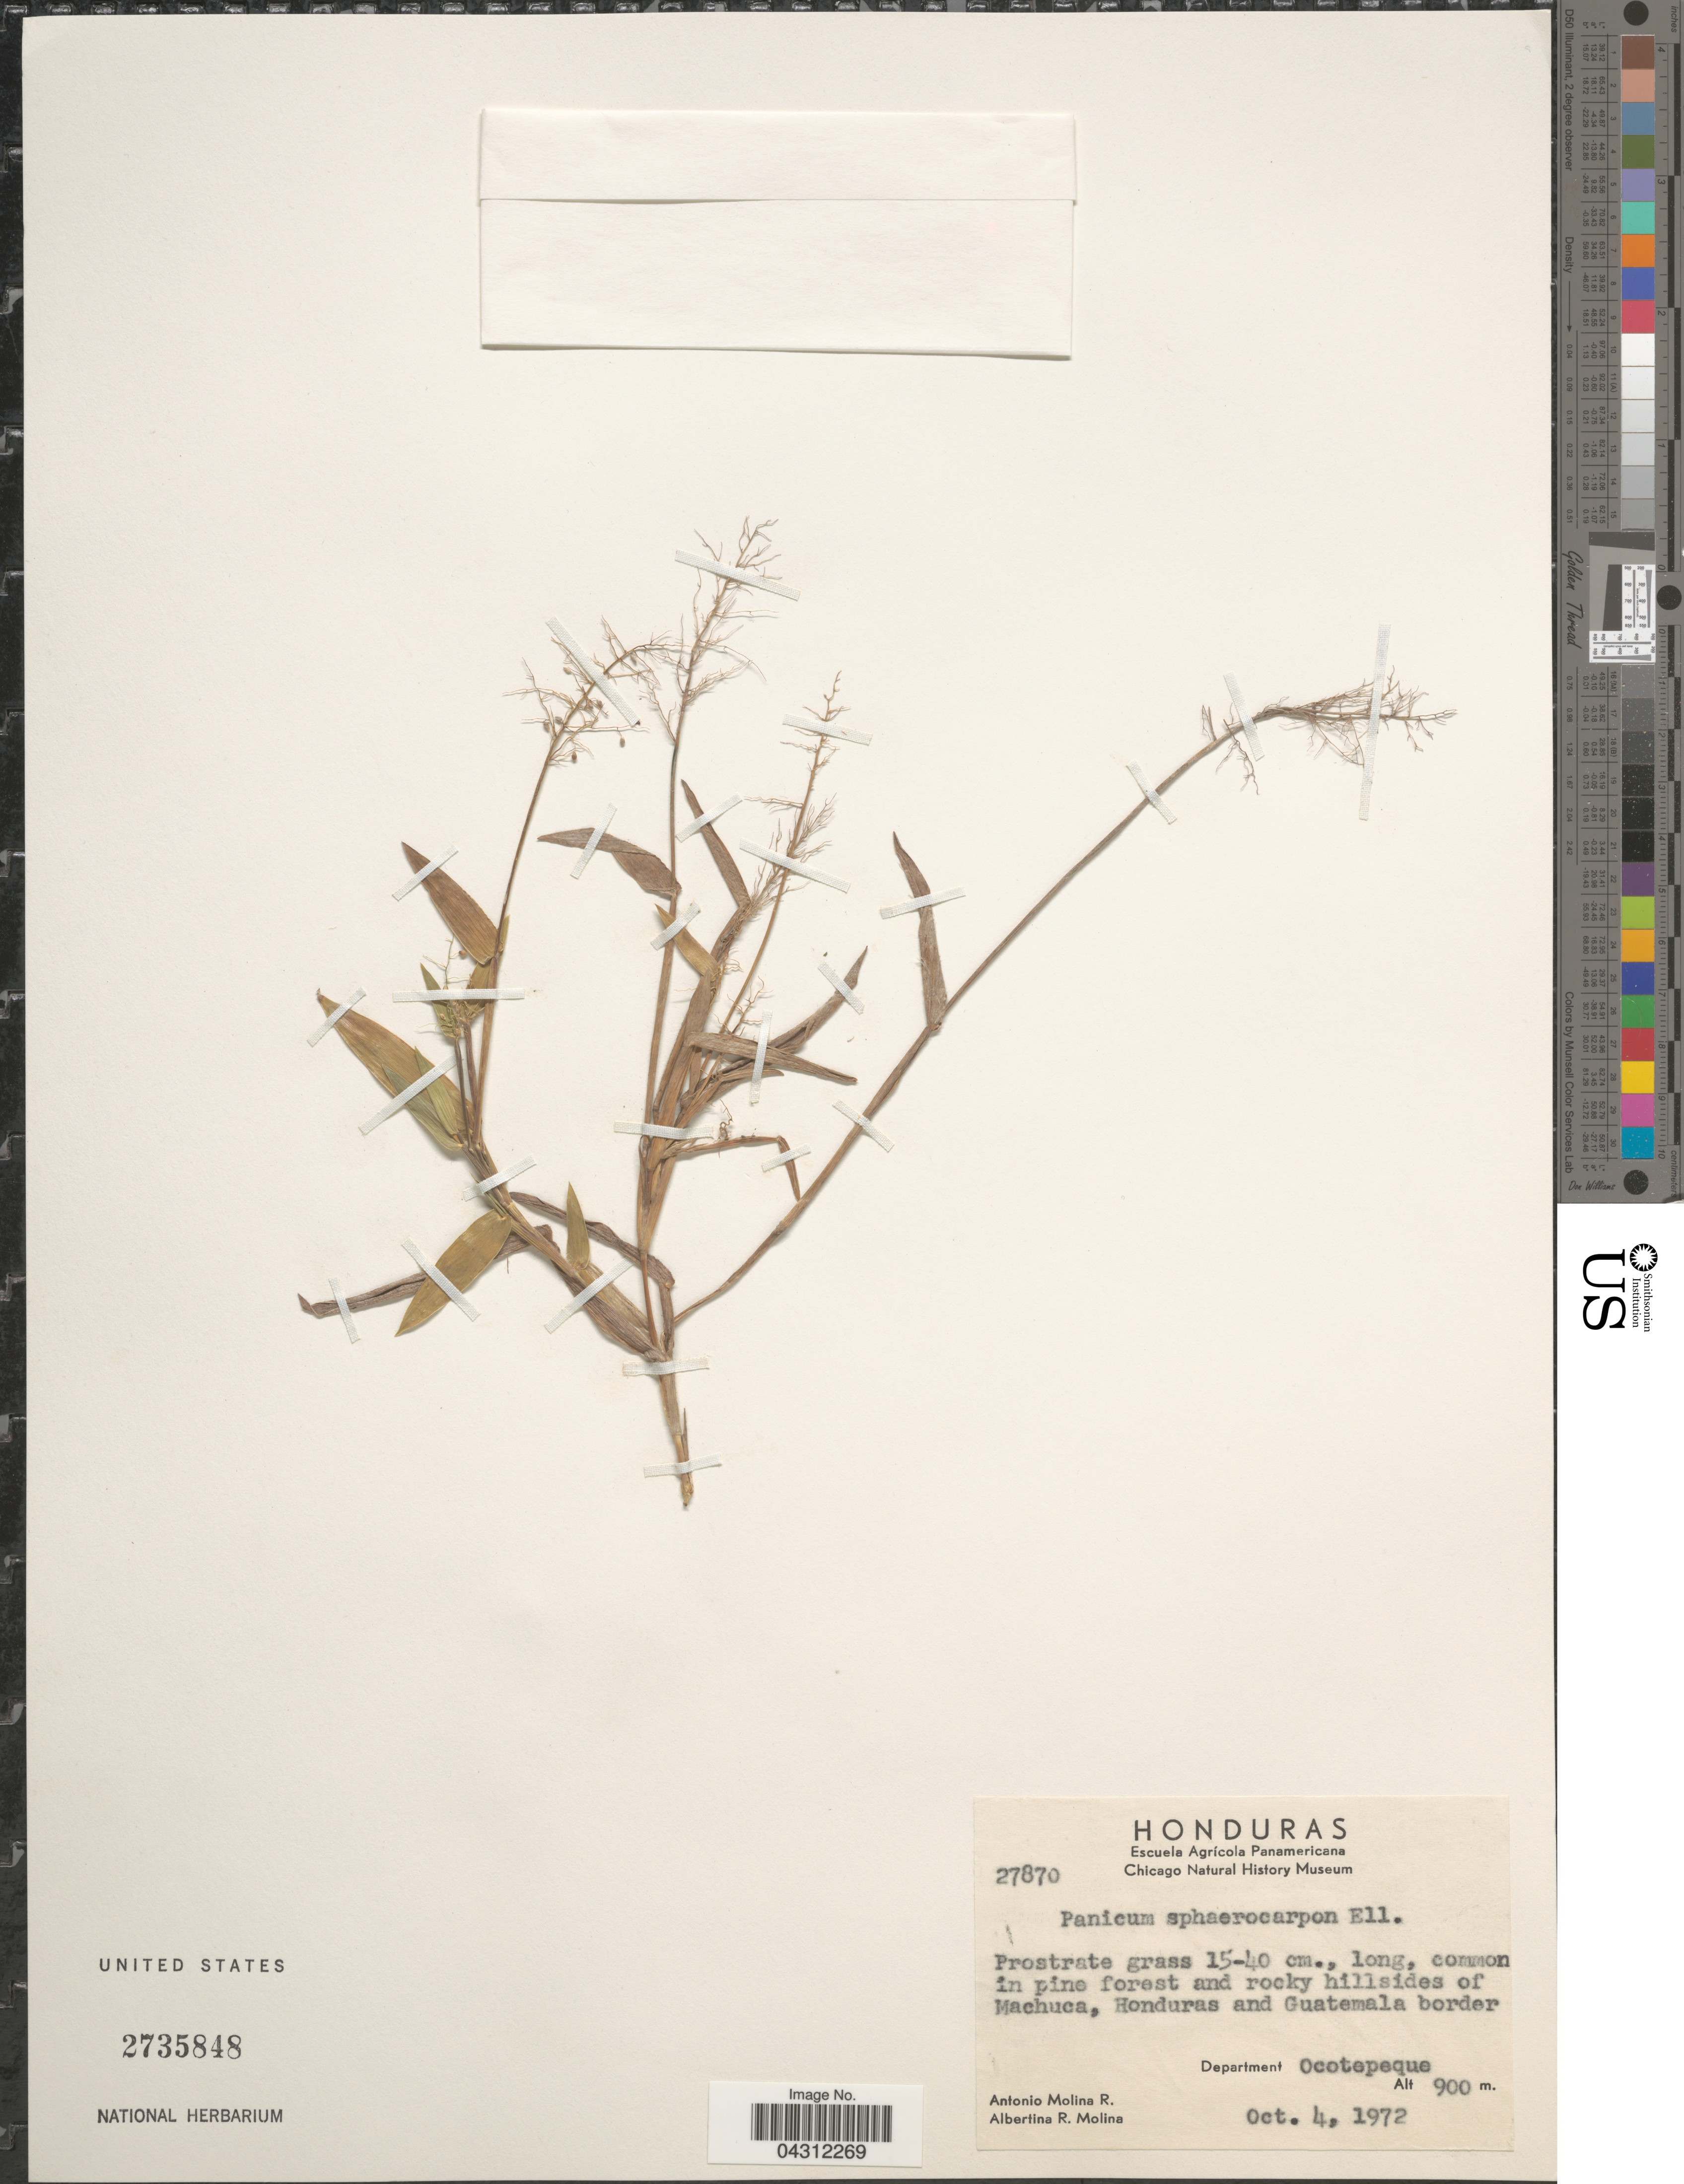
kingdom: Plantae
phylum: Tracheophyta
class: Liliopsida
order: Poales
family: Poaceae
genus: Dichanthelium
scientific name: Dichanthelium sphaerocarpon var. sphaerocarpon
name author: (Elliott) Gould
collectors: A. Molina R. & A. R. Molina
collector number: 27870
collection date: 1972-10-04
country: Honduras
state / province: Ocotepeque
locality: In pine forest and rocky hillsides of Machuca, Honduras and Guatemala border. Department Ocotepeque.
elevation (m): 900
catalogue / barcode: US 2735848